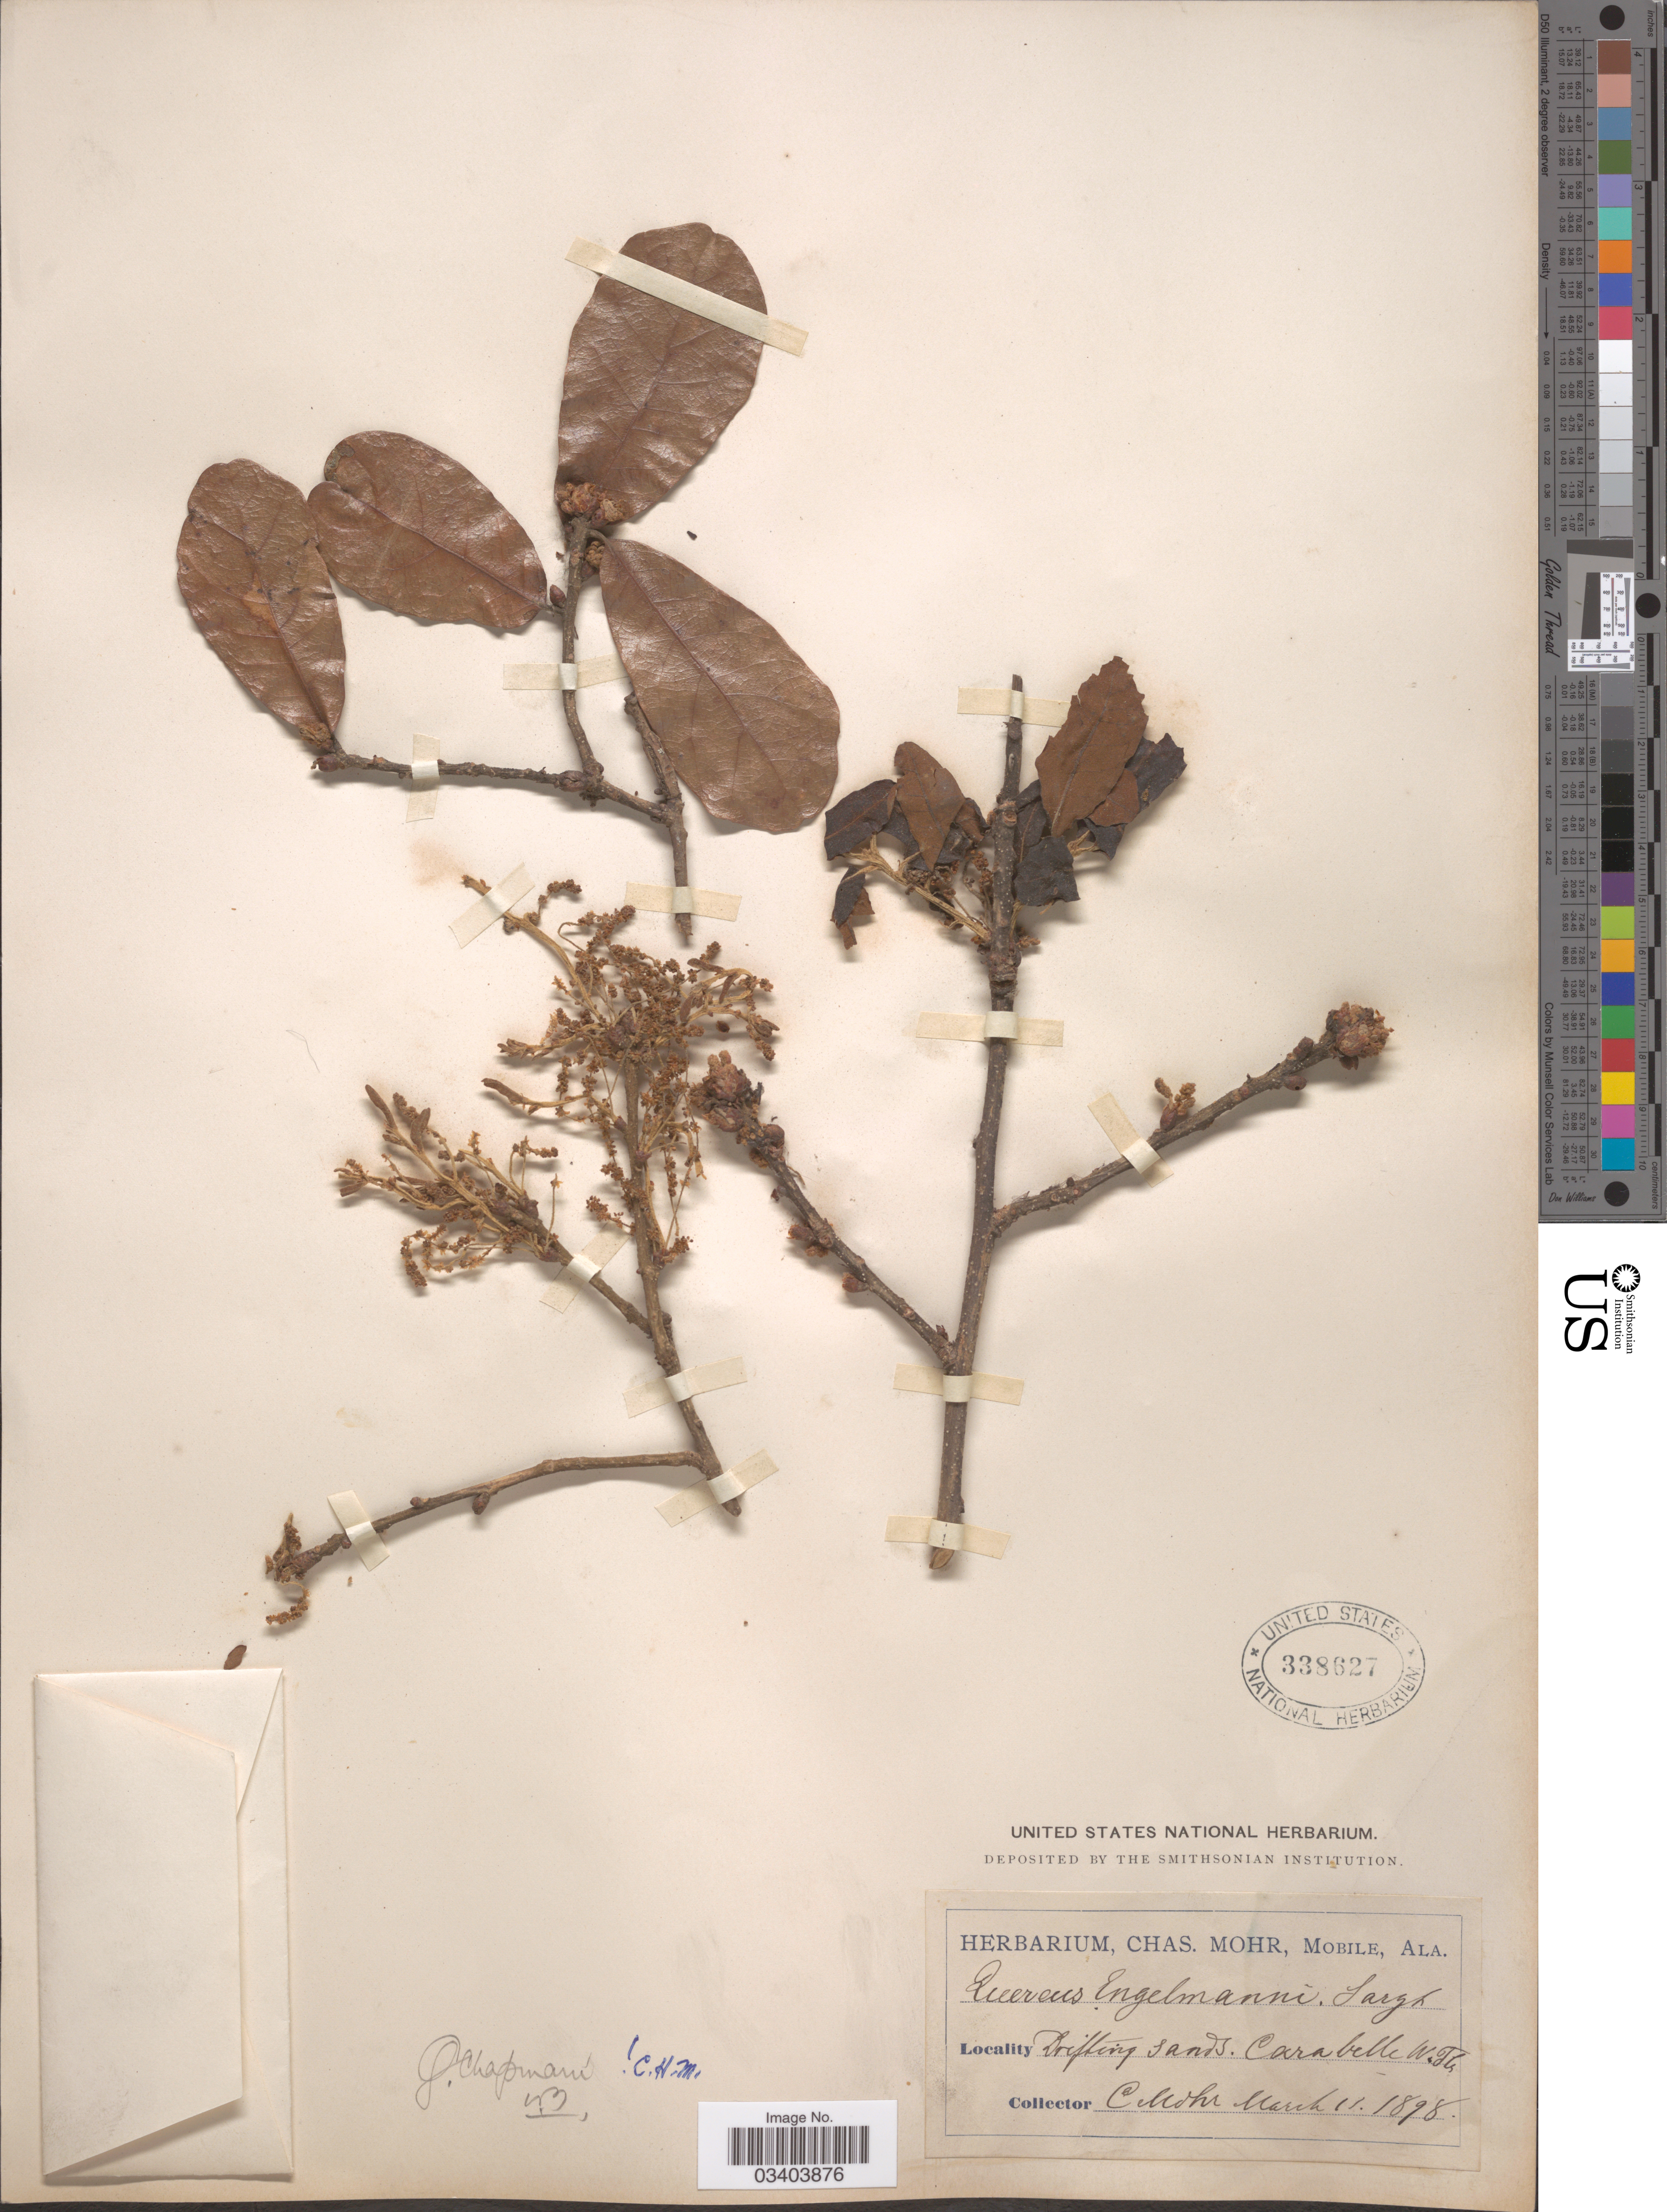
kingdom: Plantae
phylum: Tracheophyta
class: Magnoliopsida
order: Fagales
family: Fagaceae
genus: Quercus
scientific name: Quercus chapmanii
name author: Sarg.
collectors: Mohr, C. T. (herbarium)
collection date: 1898-03-11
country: United States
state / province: Florida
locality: Carabelle W. Fla.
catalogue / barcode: US 338627